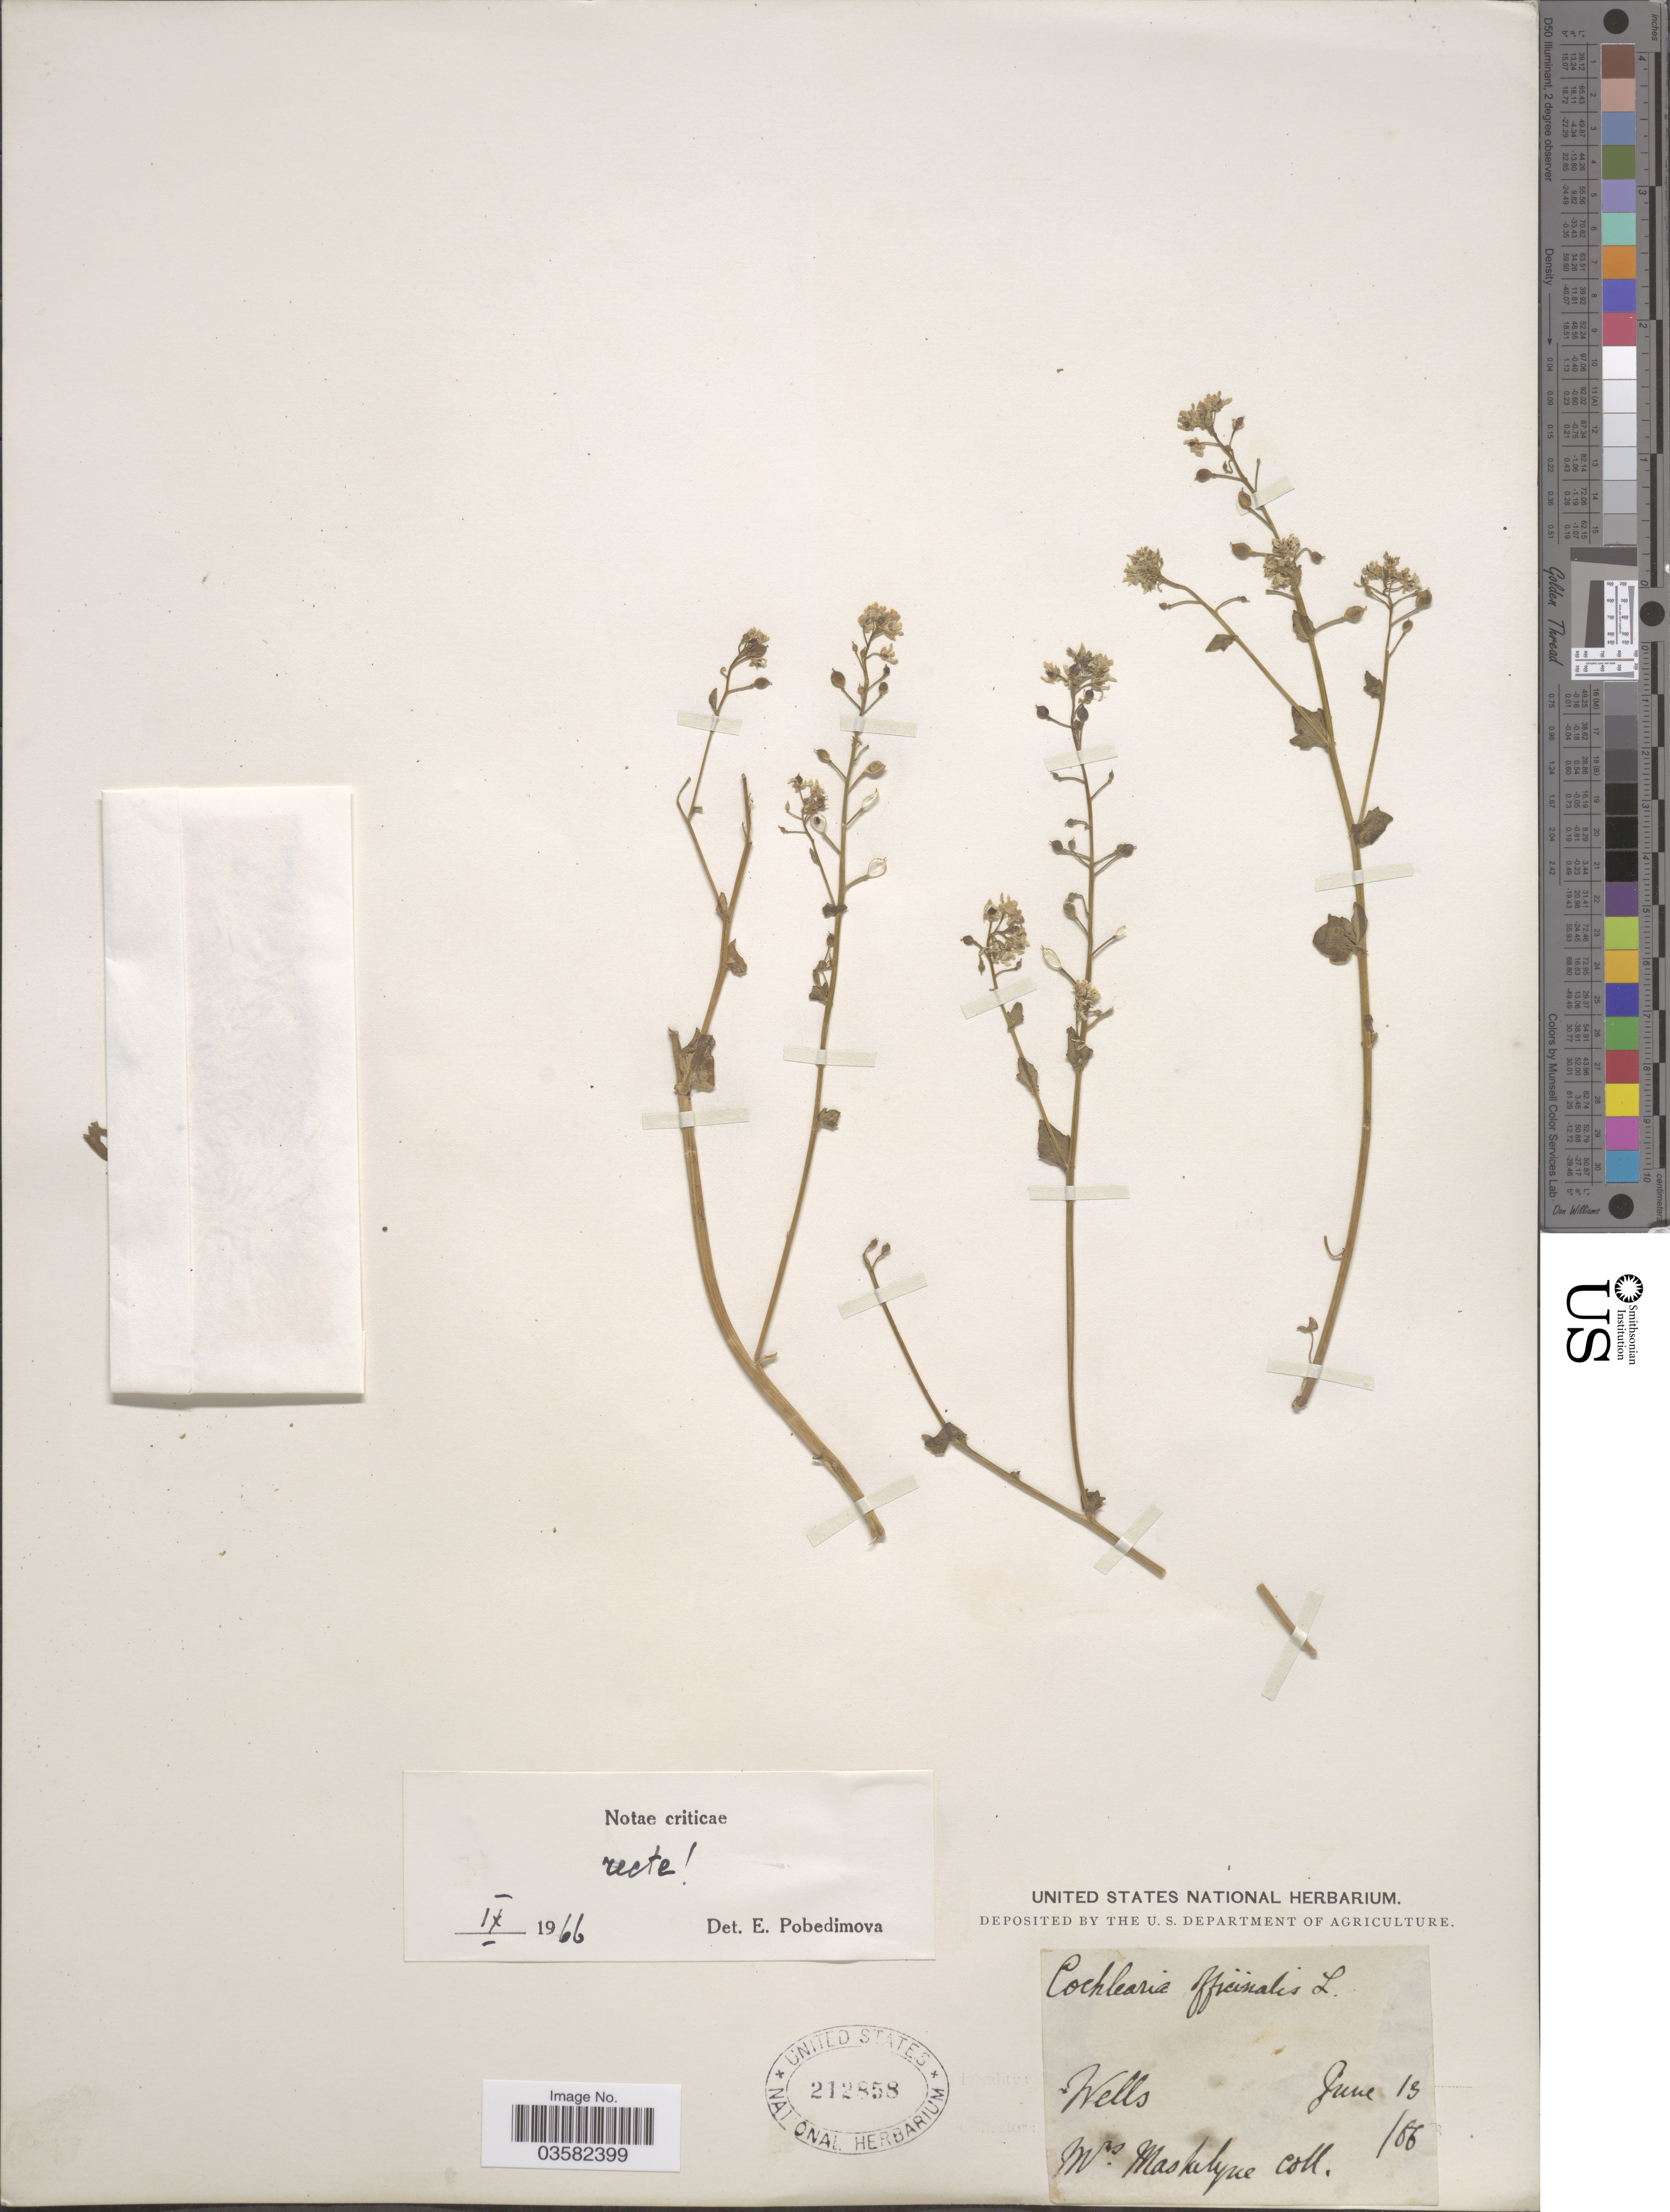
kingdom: Plantae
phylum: Tracheophyta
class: Magnoliopsida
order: Brassicales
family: Brassicaceae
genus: Cochlearia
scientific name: Cochlearia oblongifolia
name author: DC.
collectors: Maskelyne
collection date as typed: Transcribed d/m/y: 13/6/86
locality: Wells.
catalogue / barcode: US 212858